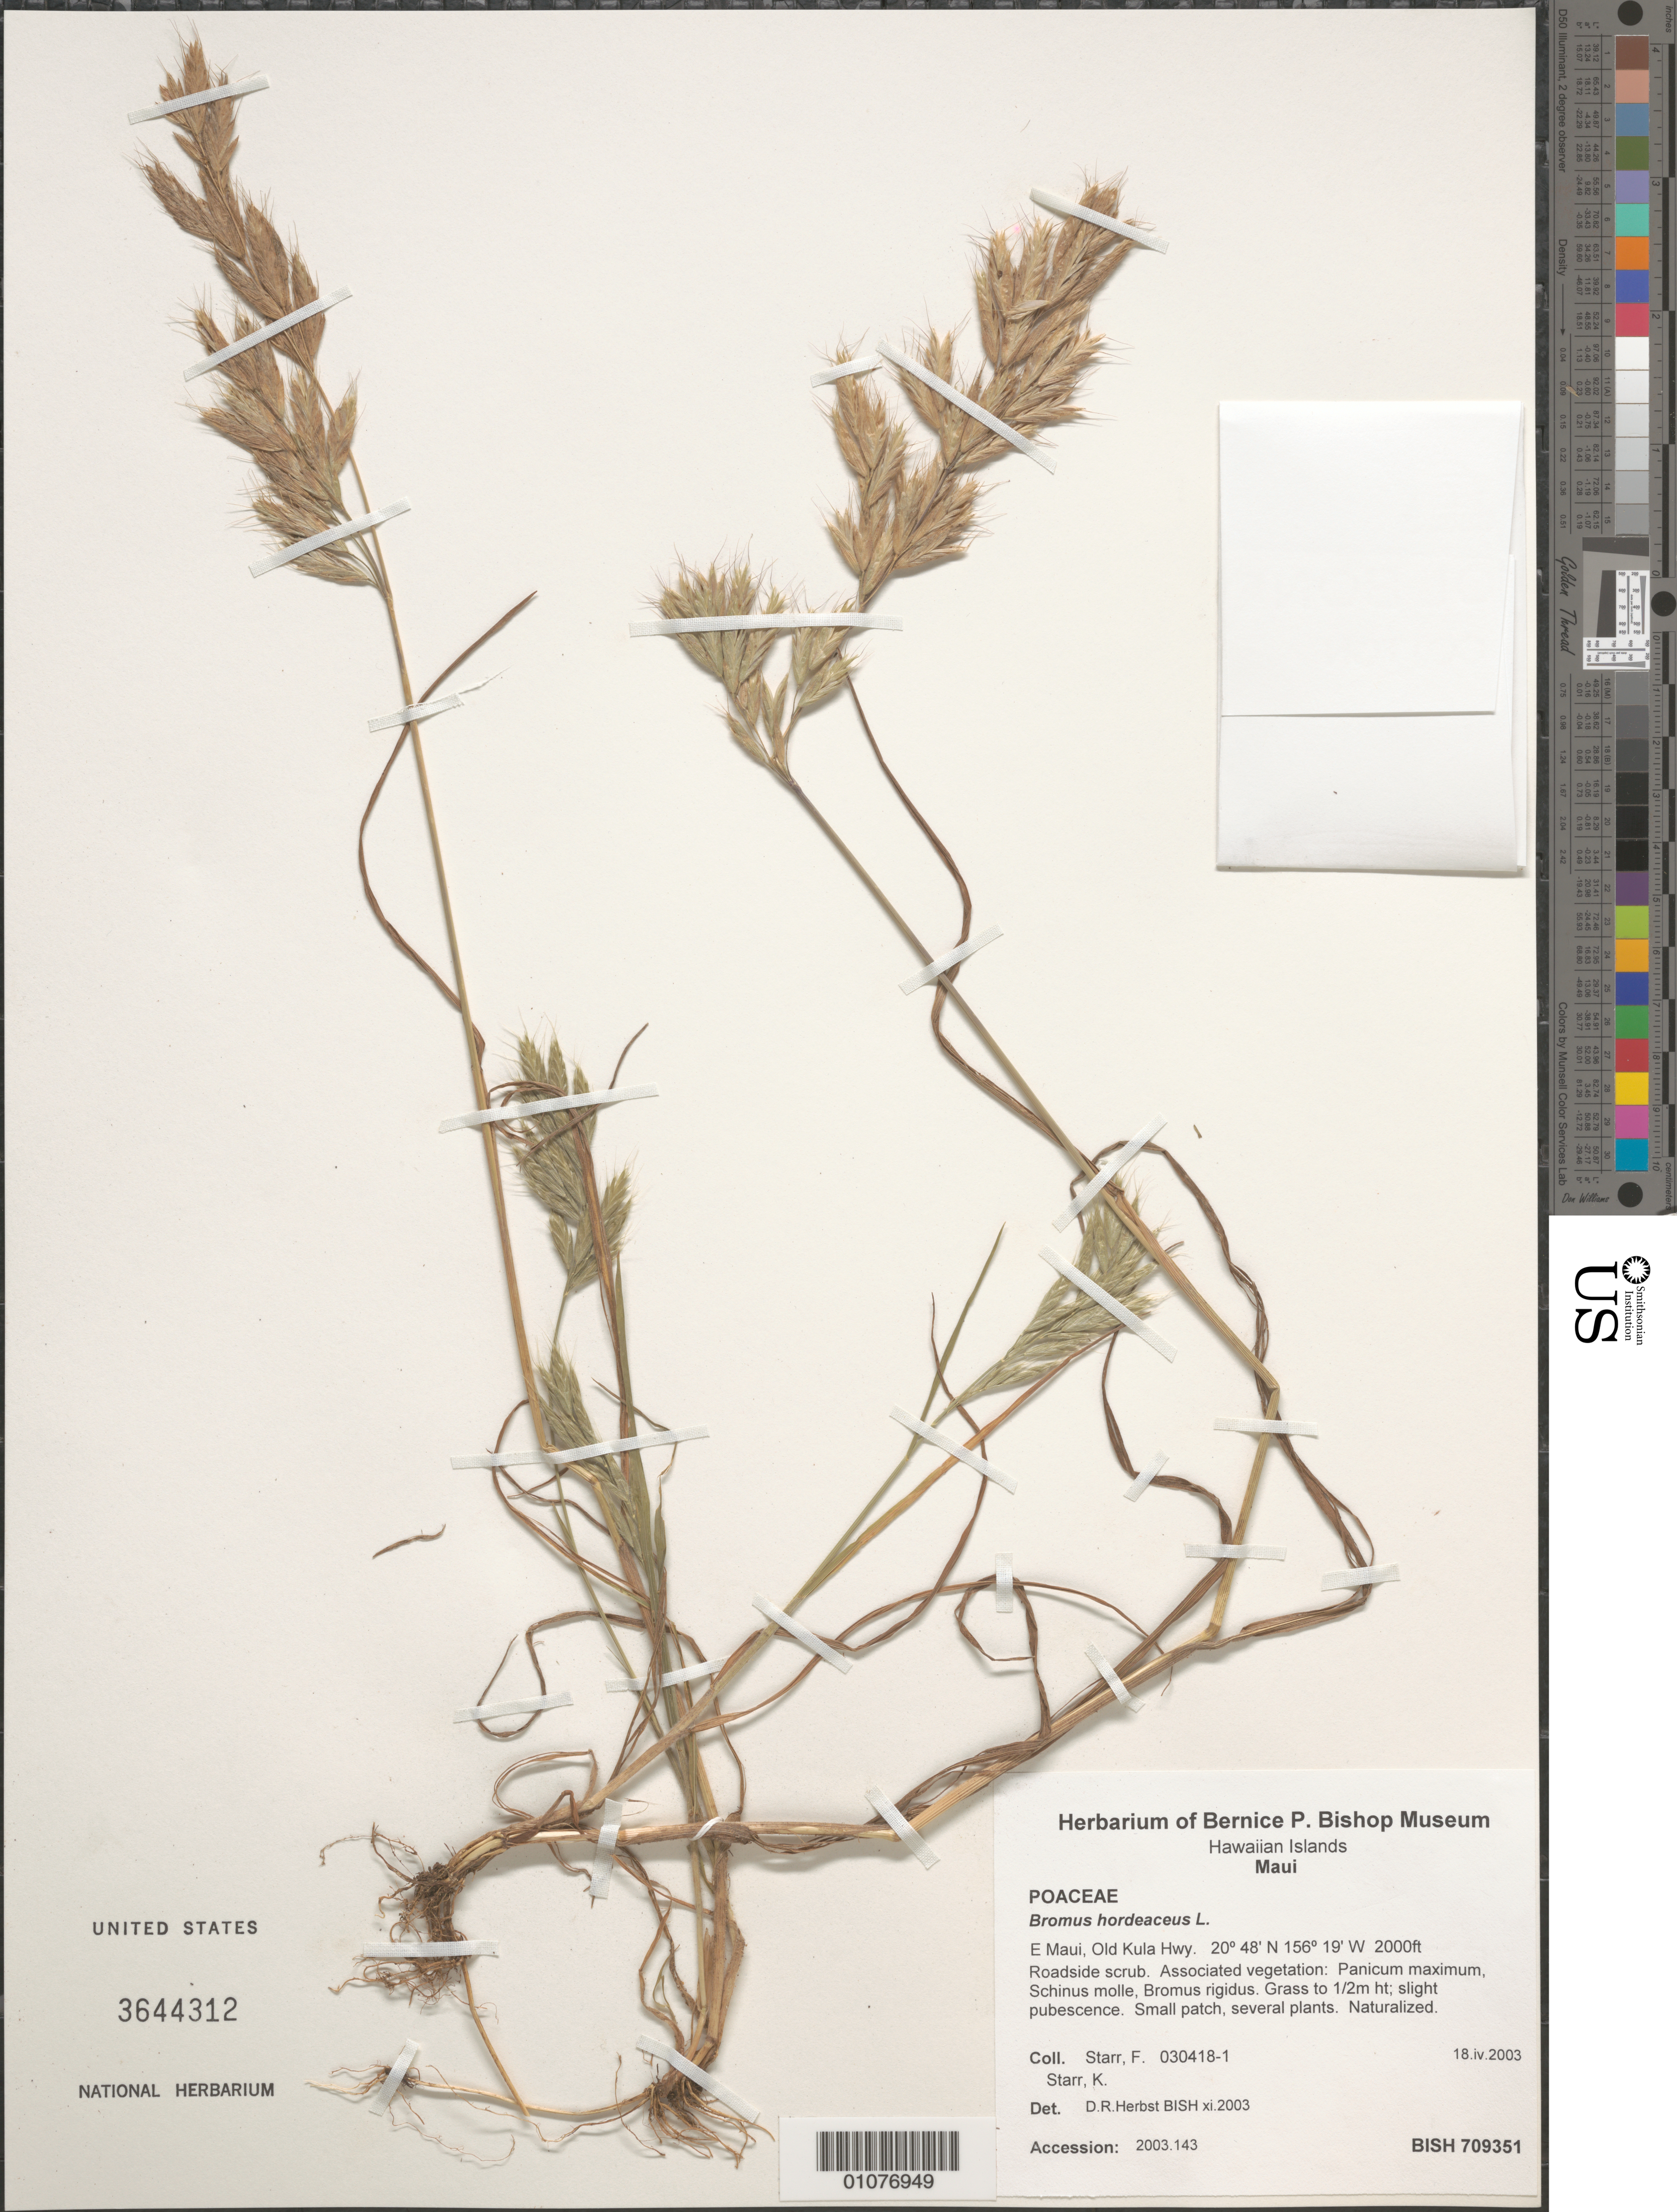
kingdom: Plantae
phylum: Tracheophyta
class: Liliopsida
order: Poales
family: Poaceae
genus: Bromus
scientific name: Bromus hordeaceus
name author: L.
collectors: F. Starr & K. Starr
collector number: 030418-1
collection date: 2003-04-18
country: United States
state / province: Hawaii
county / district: Maui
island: Maui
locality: E Maui, Old Kula Hwy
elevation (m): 610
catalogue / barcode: US 3644312